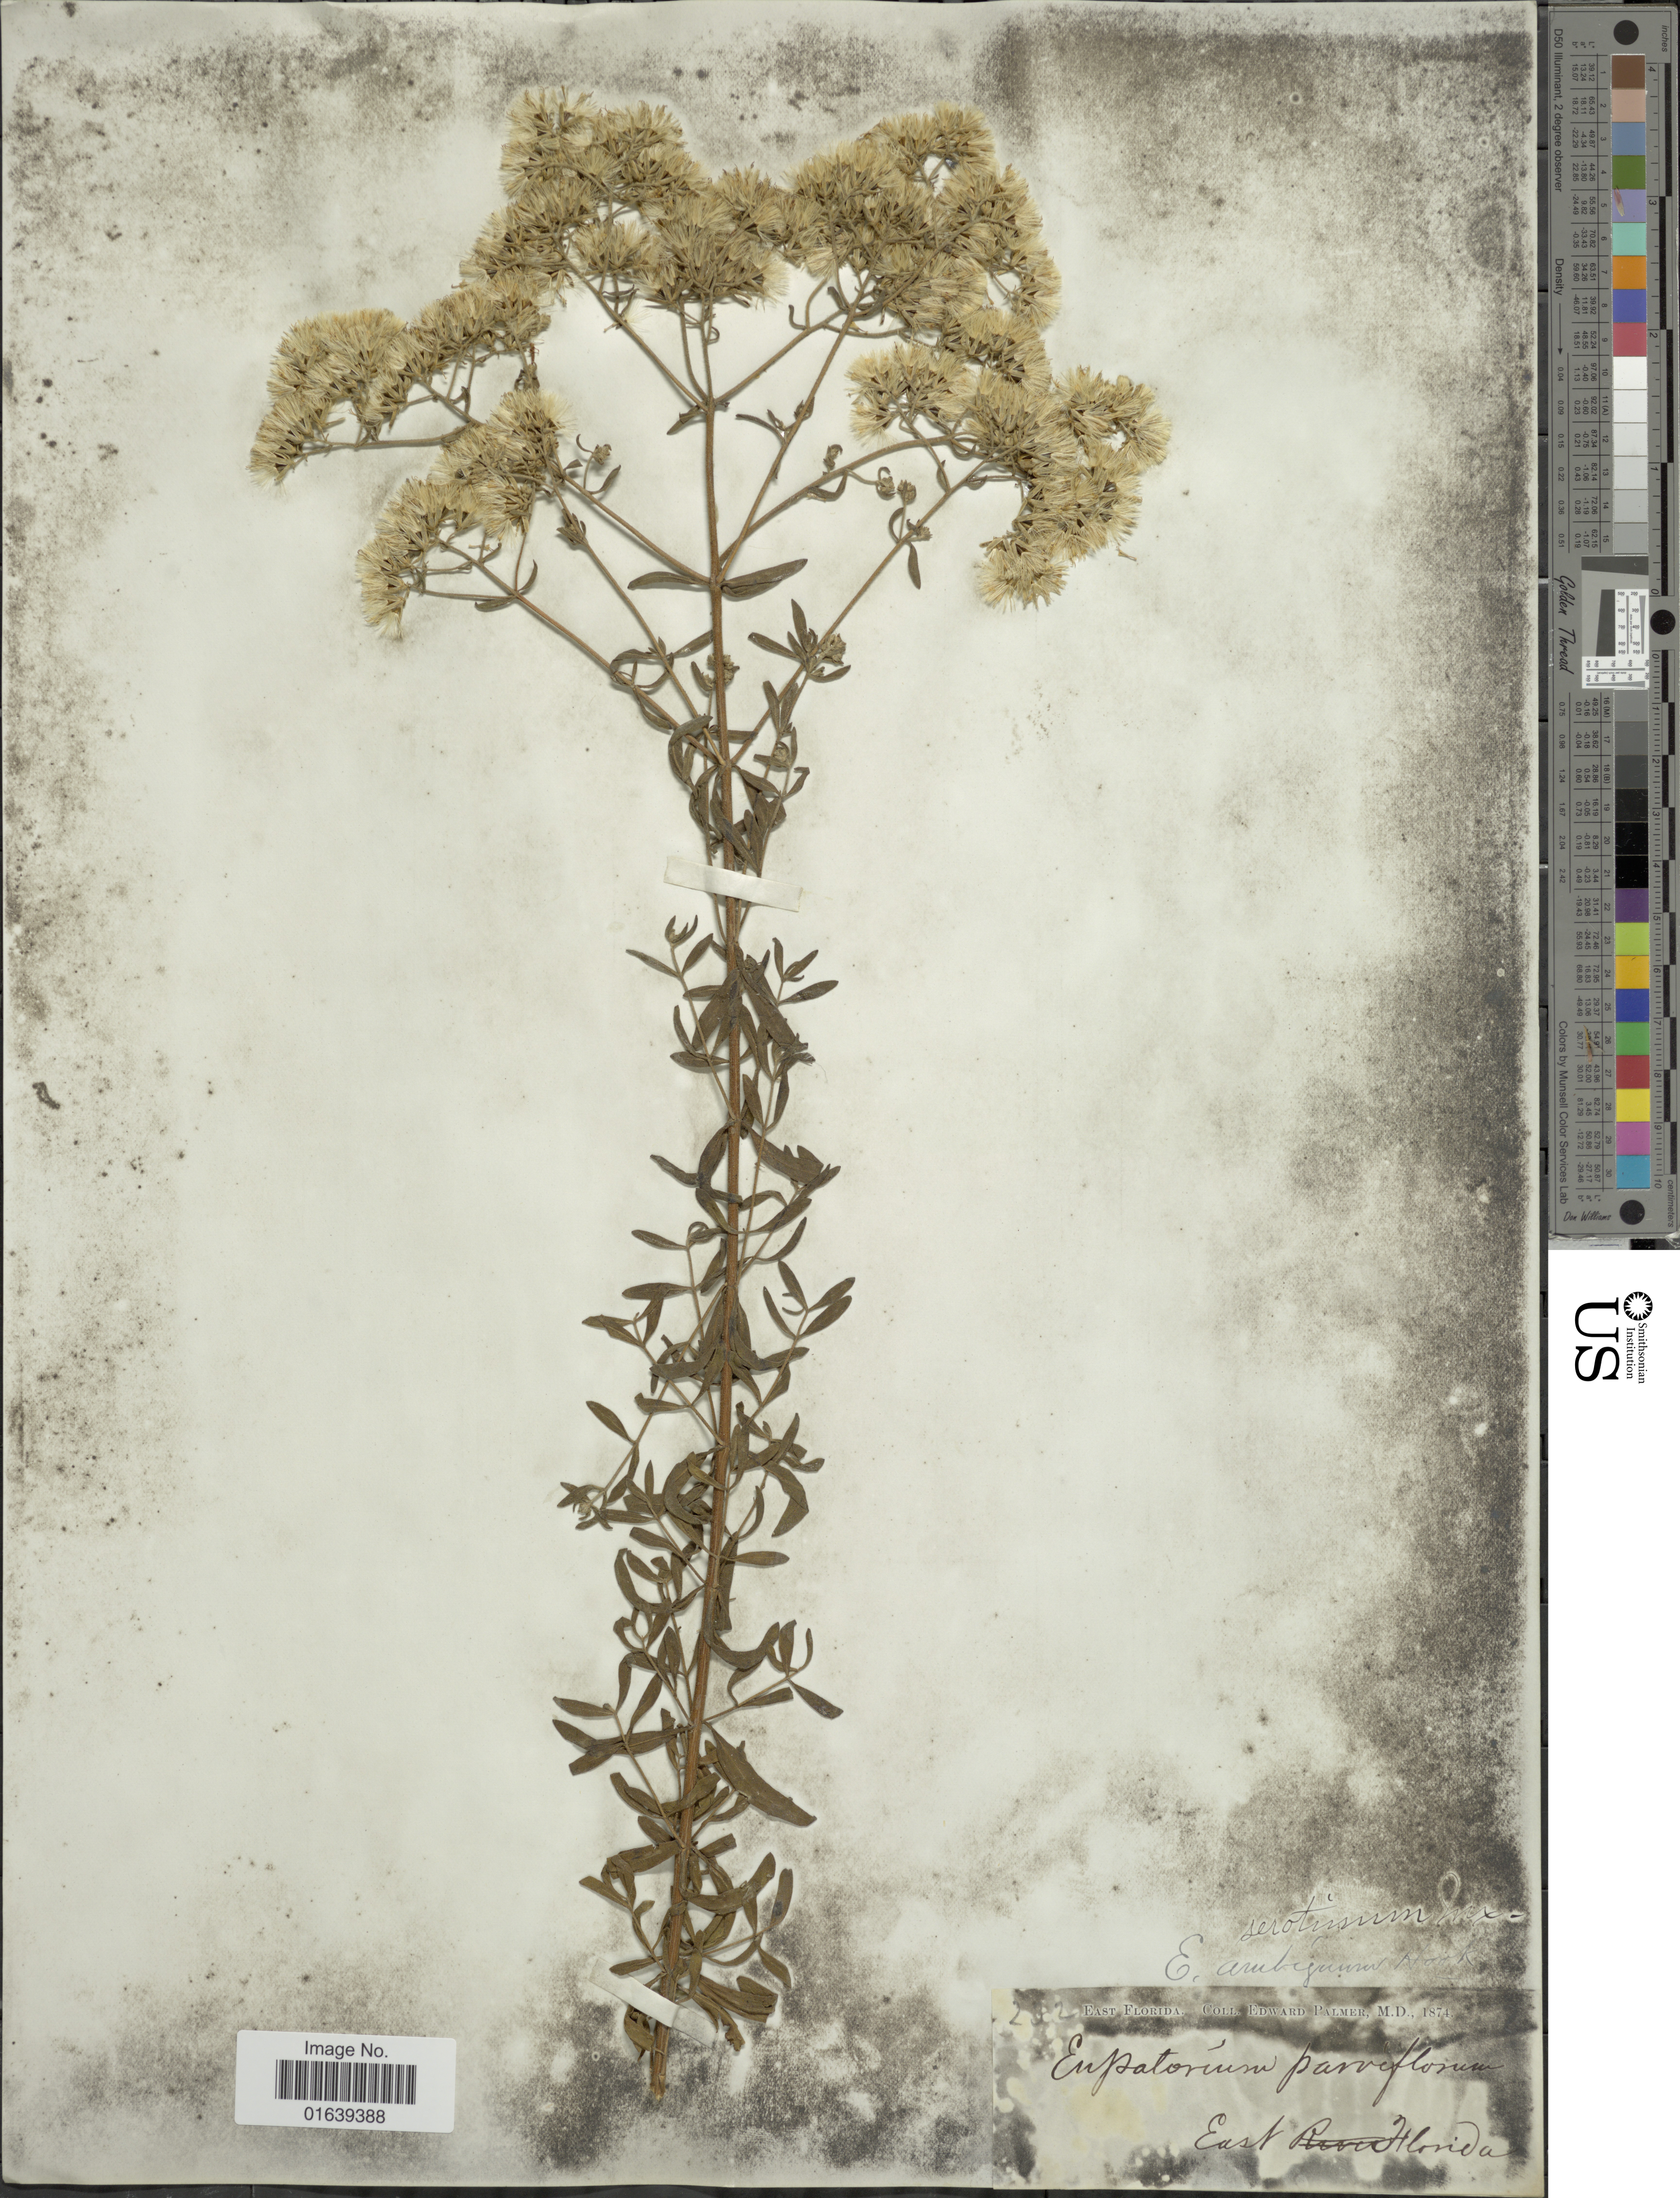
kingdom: Plantae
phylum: Tracheophyta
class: Magnoliopsida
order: Asterales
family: Asteraceae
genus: Eupatorium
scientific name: Eupatorium linearifolium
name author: Walter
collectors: E. Palmer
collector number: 232?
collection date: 1874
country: United States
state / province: Florida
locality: East Florida.